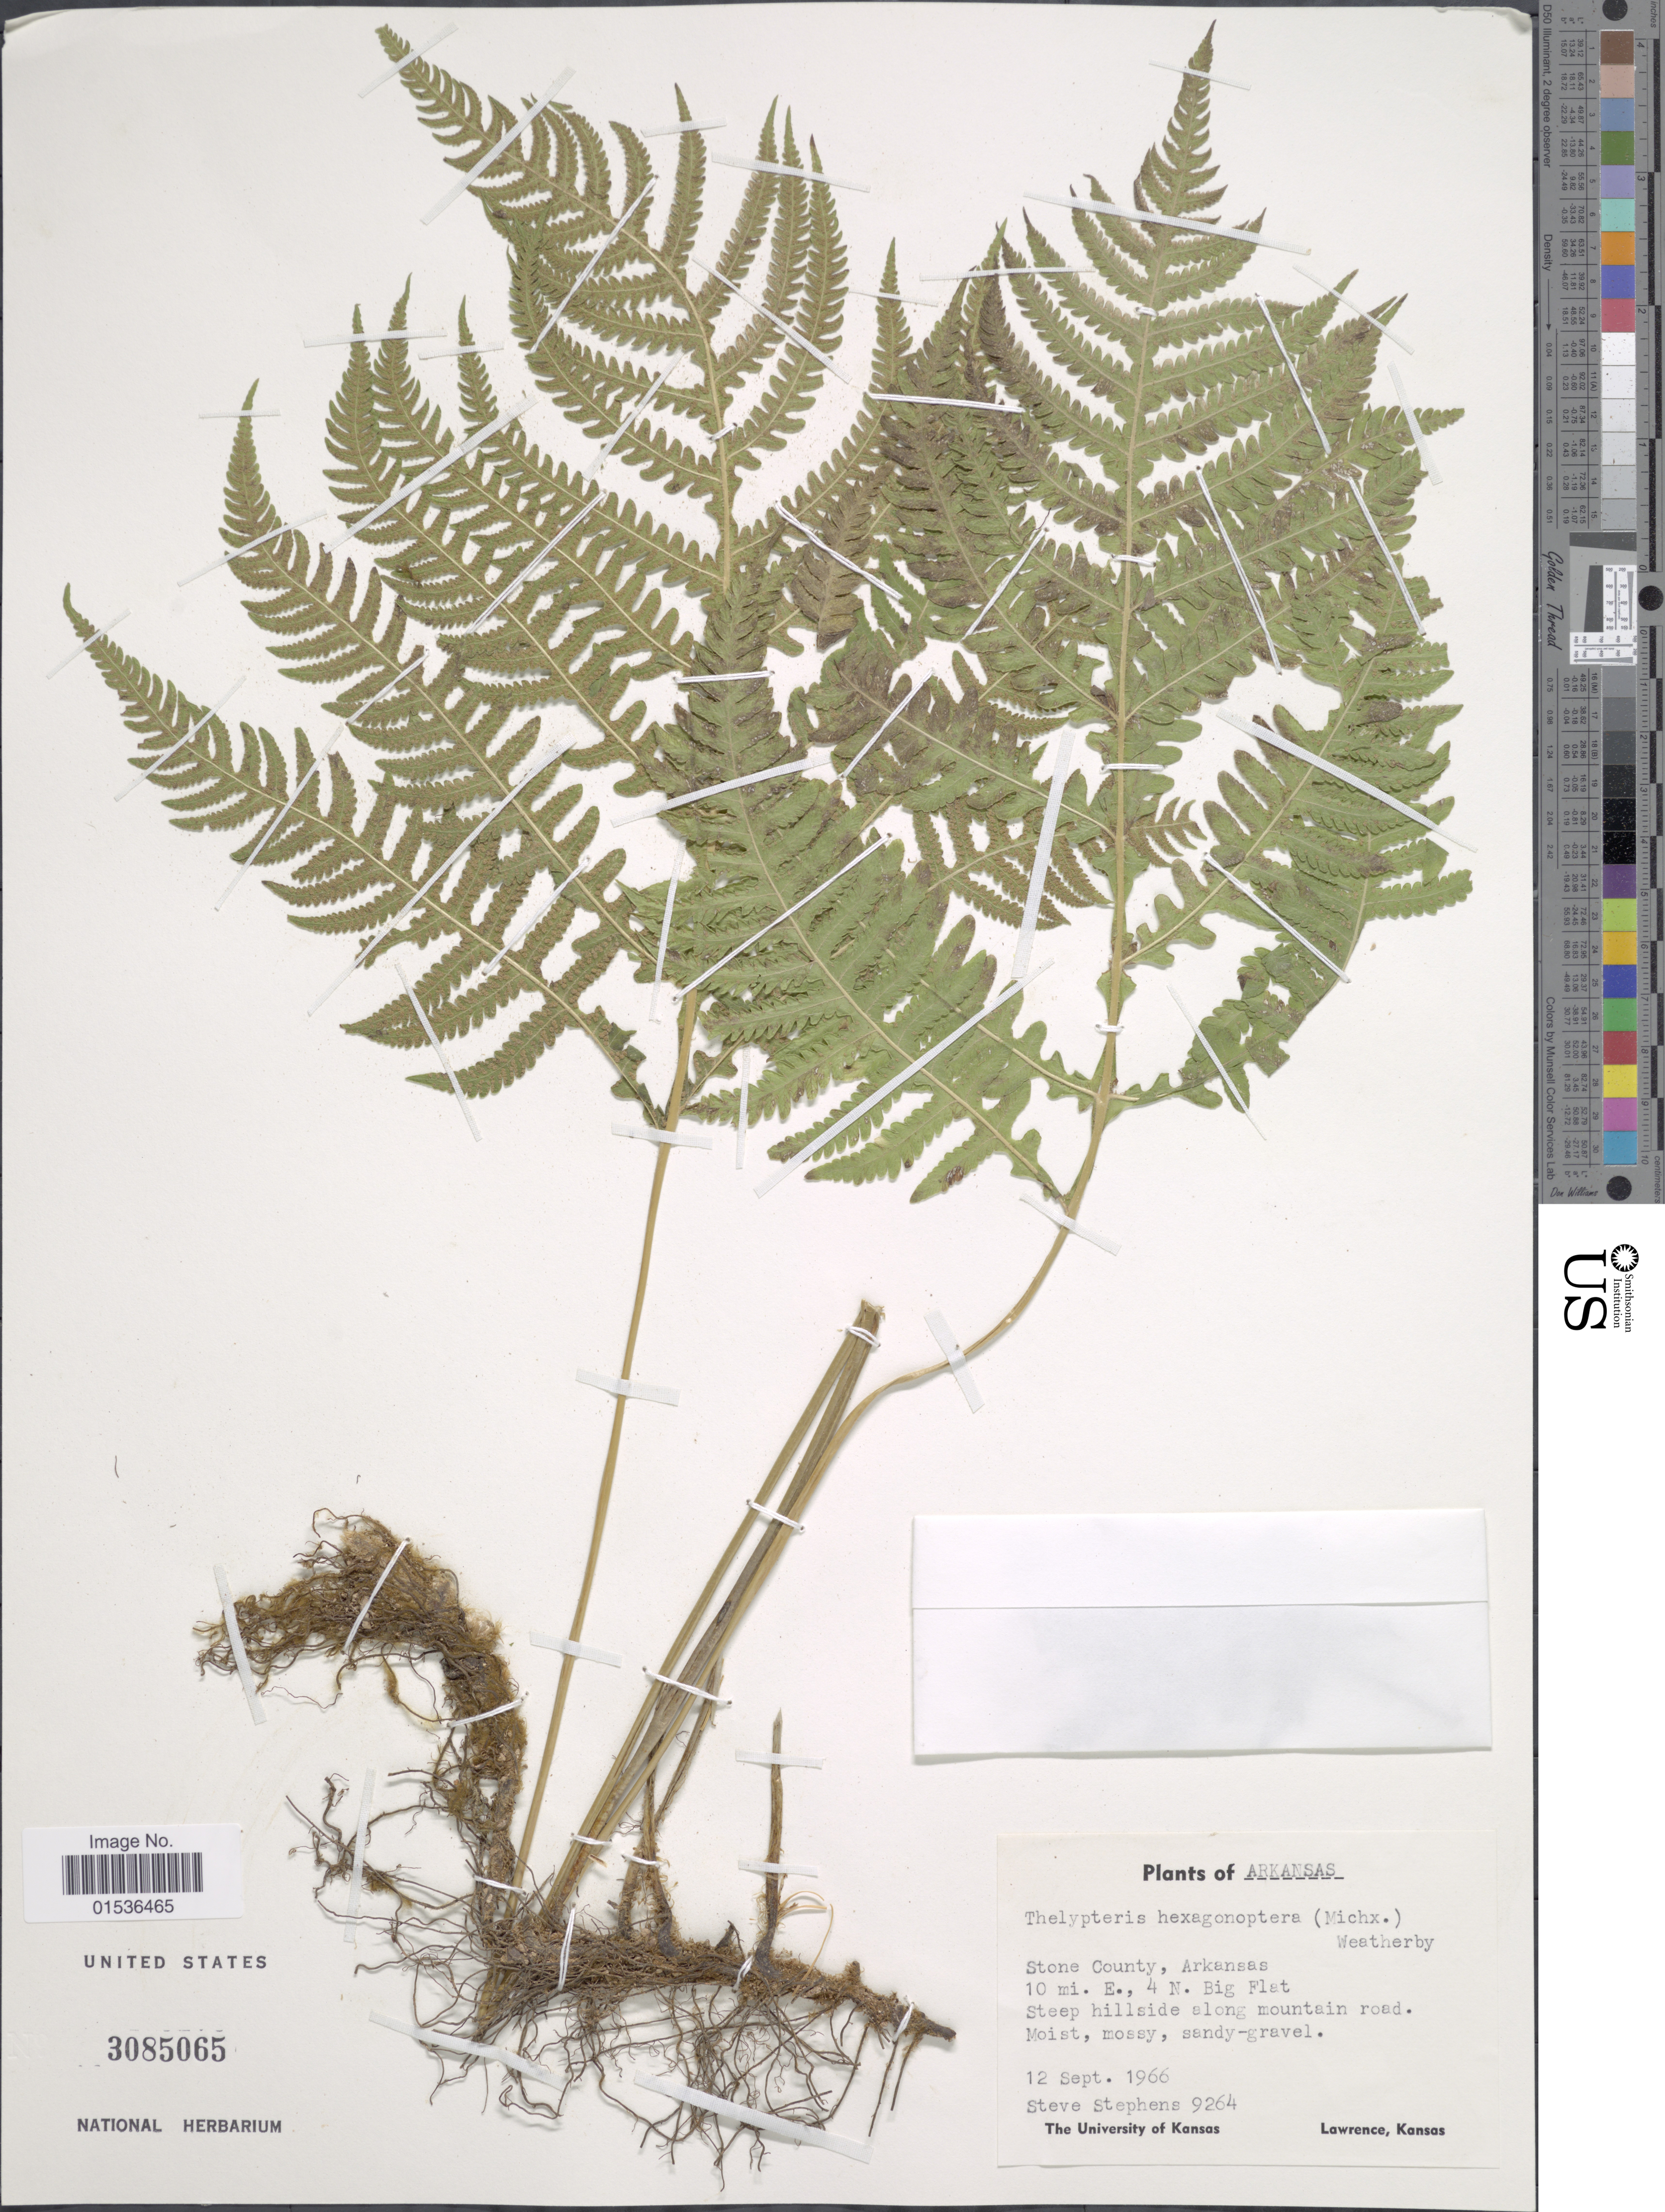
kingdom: Plantae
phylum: Tracheophyta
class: Polypodiopsida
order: Polypodiales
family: Thelypteridaceae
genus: Phegopteris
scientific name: Phegopteris hexagonoptera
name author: (Michx.) Fée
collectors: S. Stephens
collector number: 9264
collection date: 1966-09-12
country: United States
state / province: Arkansas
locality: Arkansas, Stone County, Arkansas, 10 mi. E., 4 N Big Flat.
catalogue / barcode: US 3085065